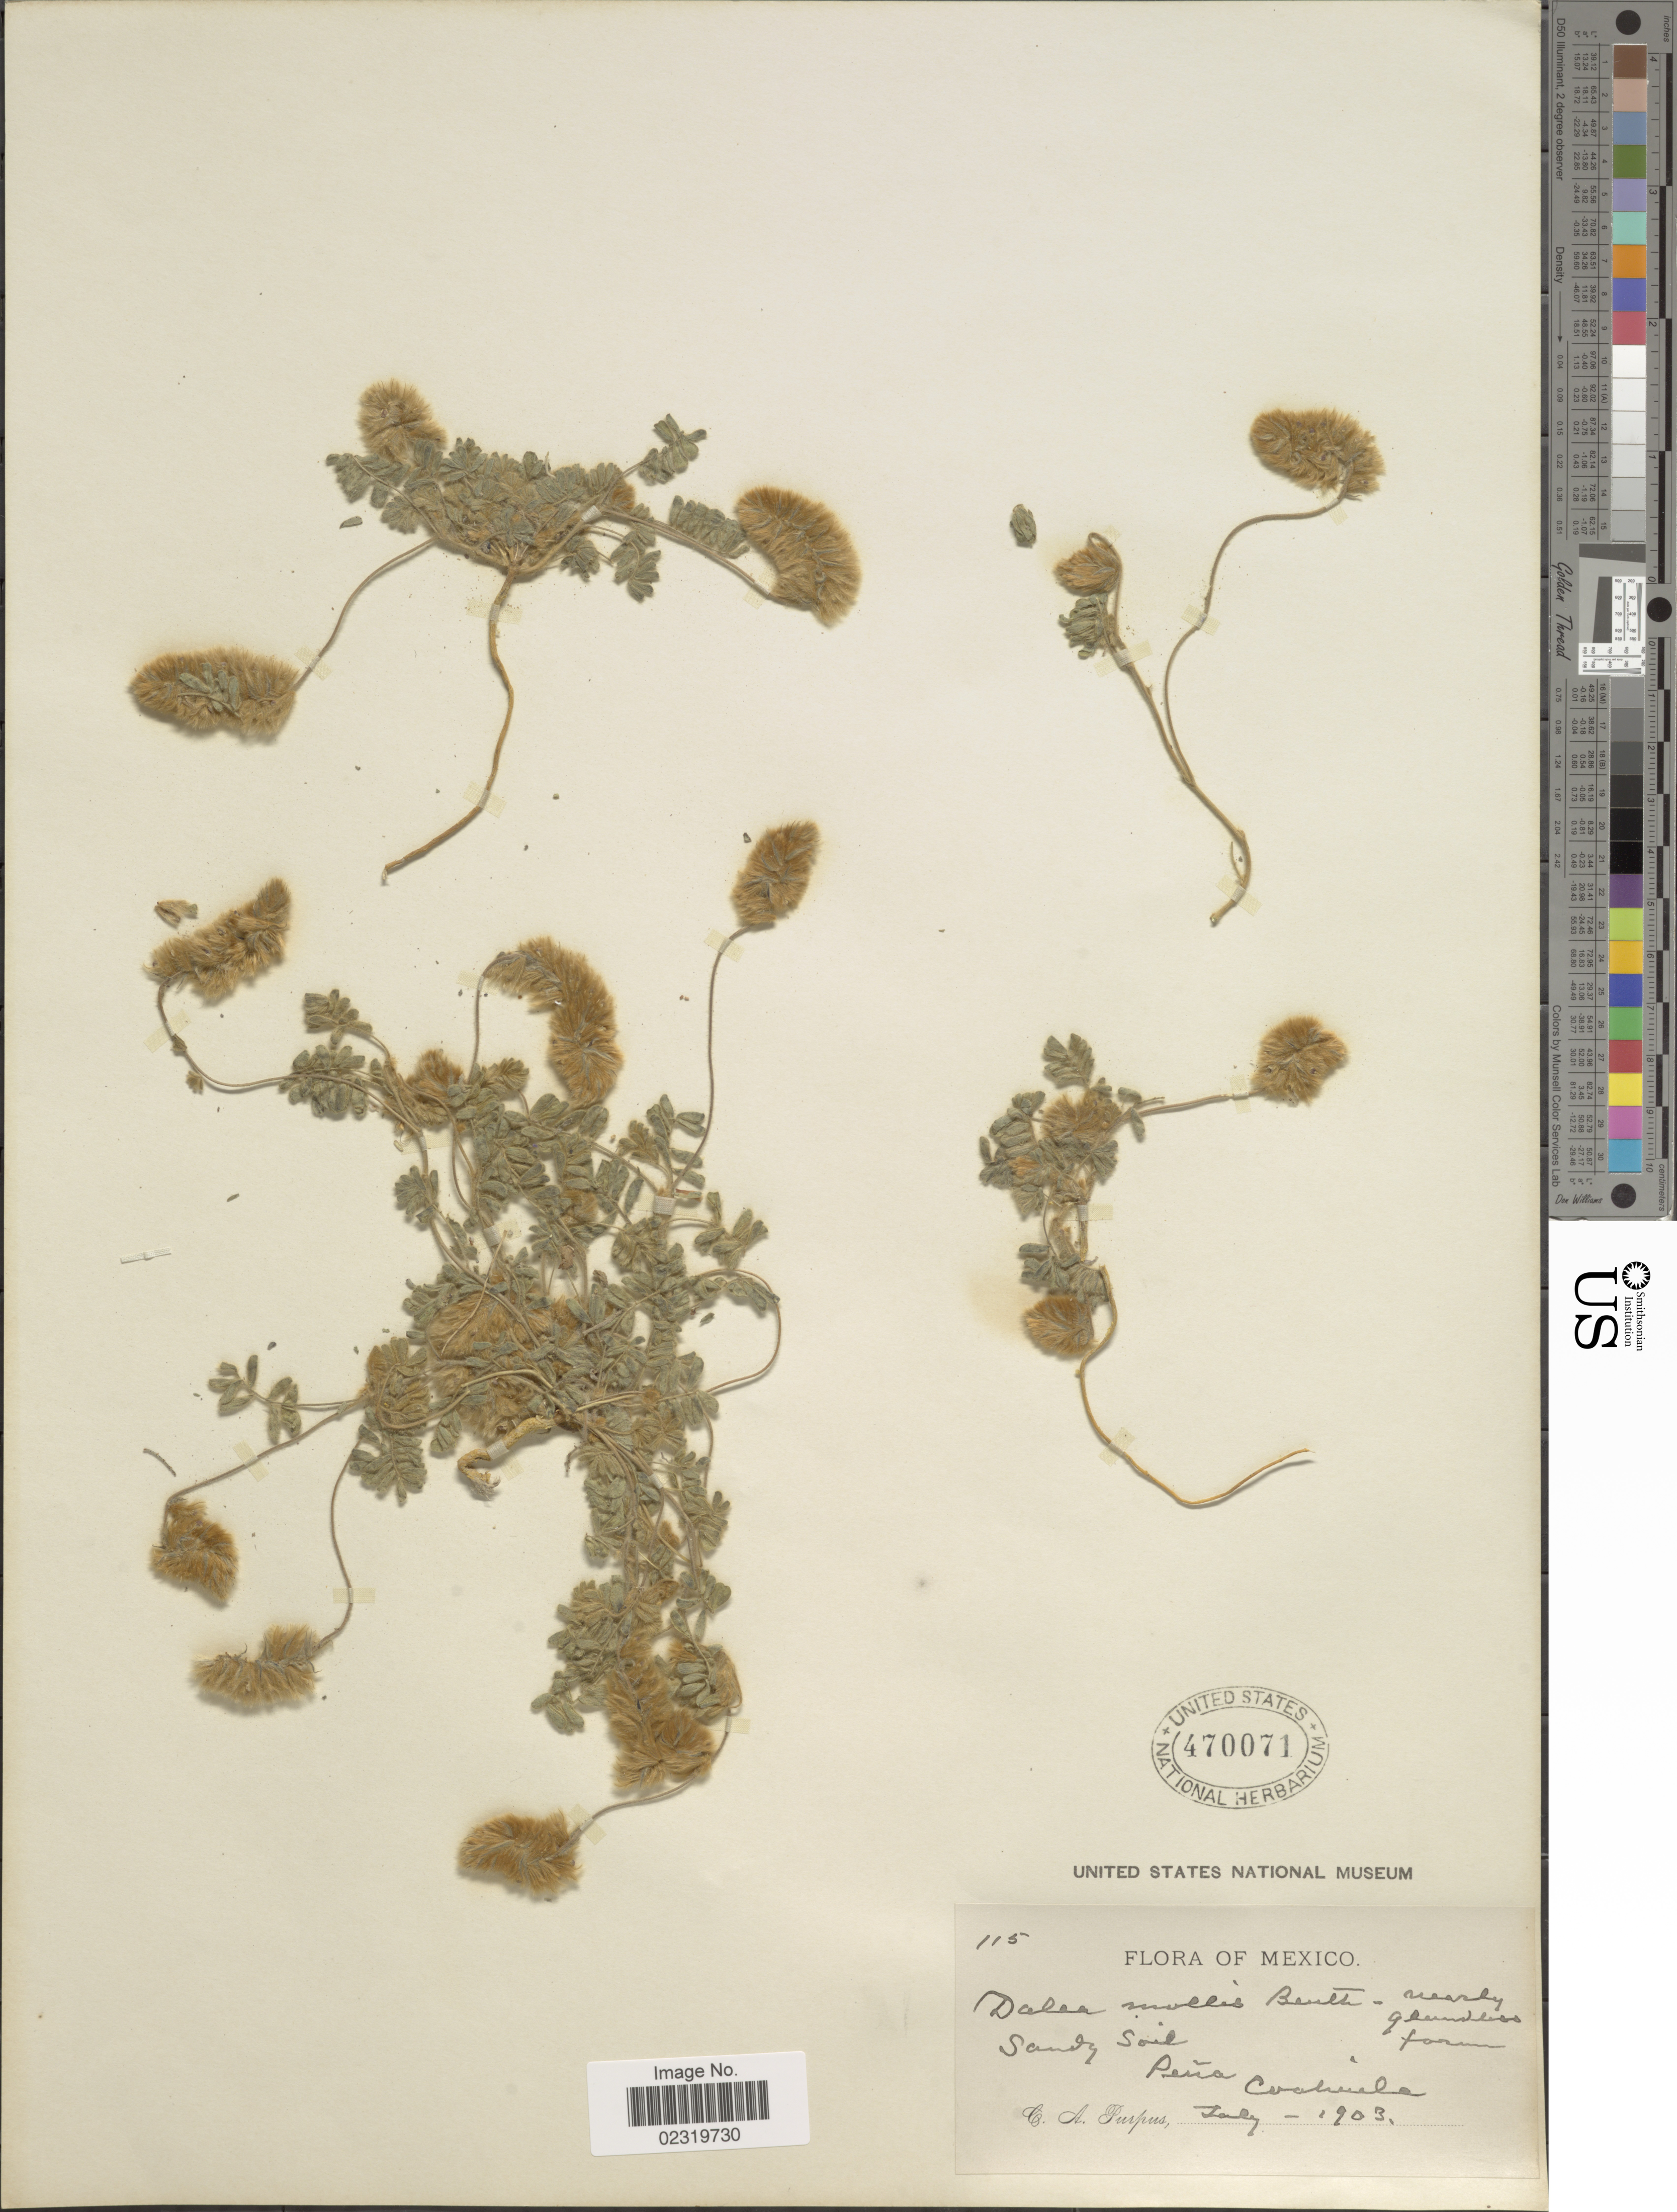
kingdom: Plantae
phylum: Tracheophyta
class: Magnoliopsida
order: Fabales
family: Fabaceae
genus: Dalea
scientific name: Dalea neomexicana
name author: (A. Gray) Cory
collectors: C. A. Purpus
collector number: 115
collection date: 1903-07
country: Mexico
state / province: Coahuila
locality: Pena Coahuila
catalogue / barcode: US 470071